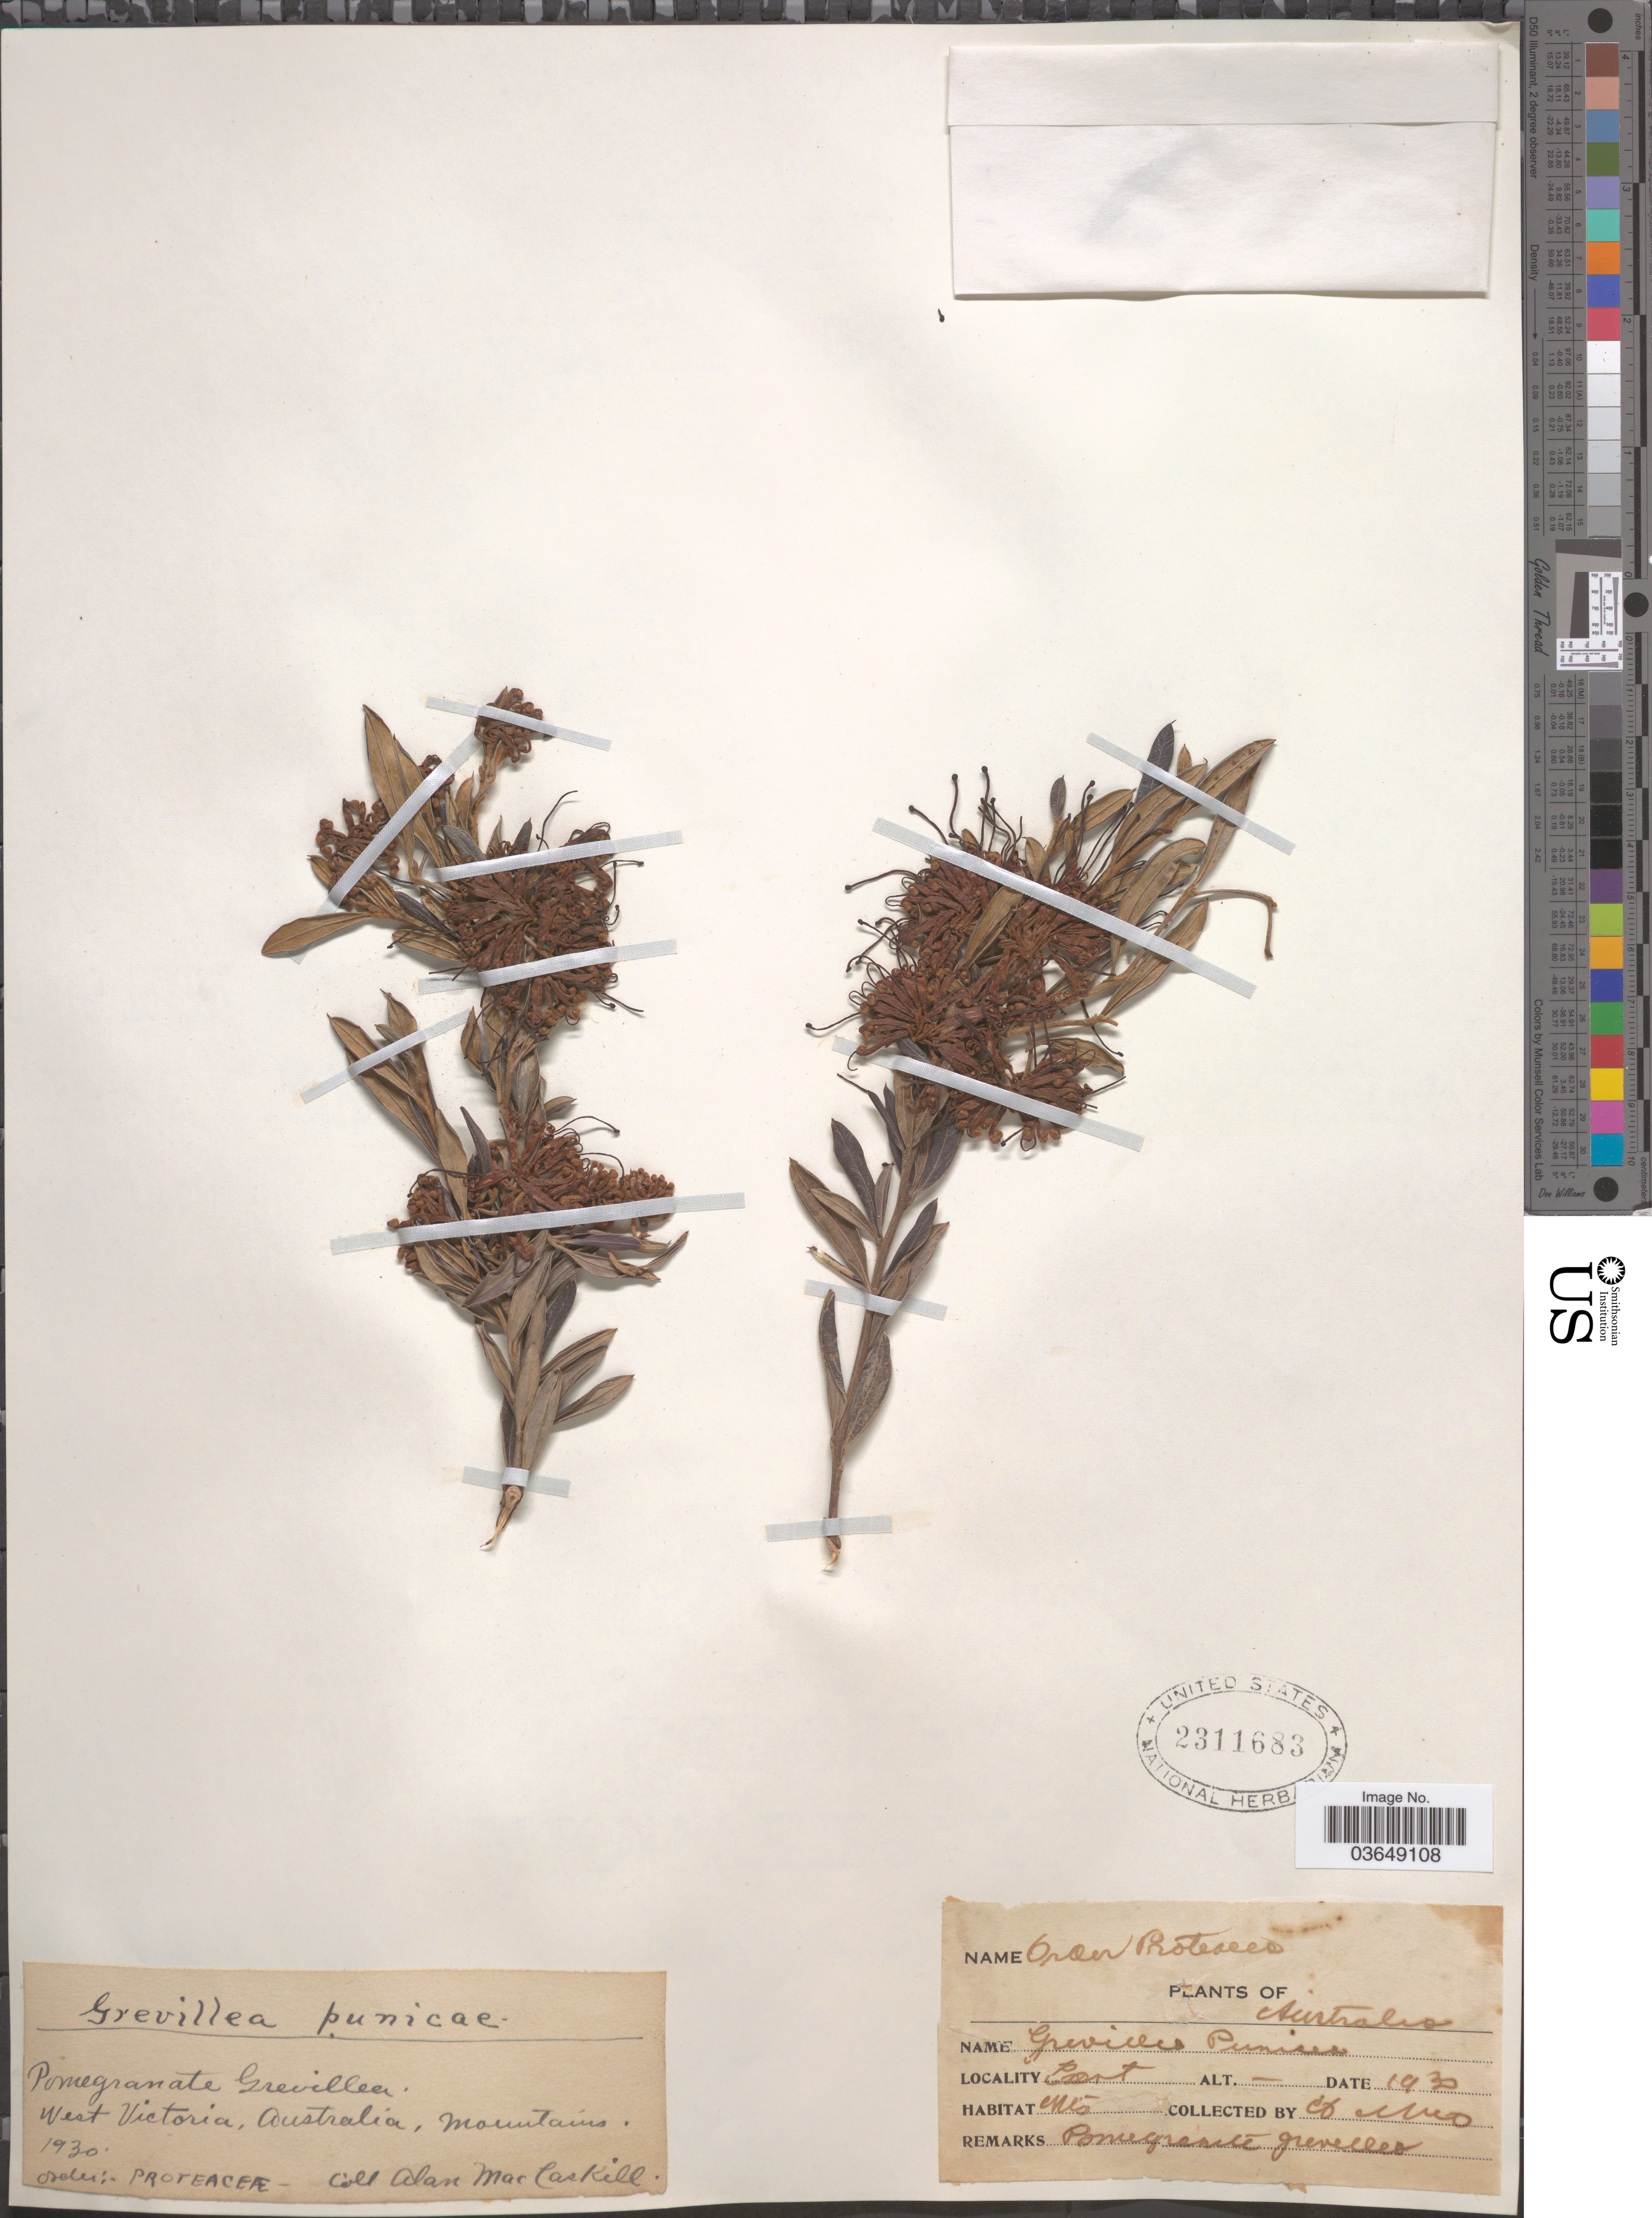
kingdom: Plantae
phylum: Tracheophyta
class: Magnoliopsida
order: Proteales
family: Proteaceae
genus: Grevillea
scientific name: Grevillea punicea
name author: R. Br.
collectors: A. MacCaskill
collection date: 1930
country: Australia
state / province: Western Australia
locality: West Victoria, Australia, mountains.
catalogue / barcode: US 2311683